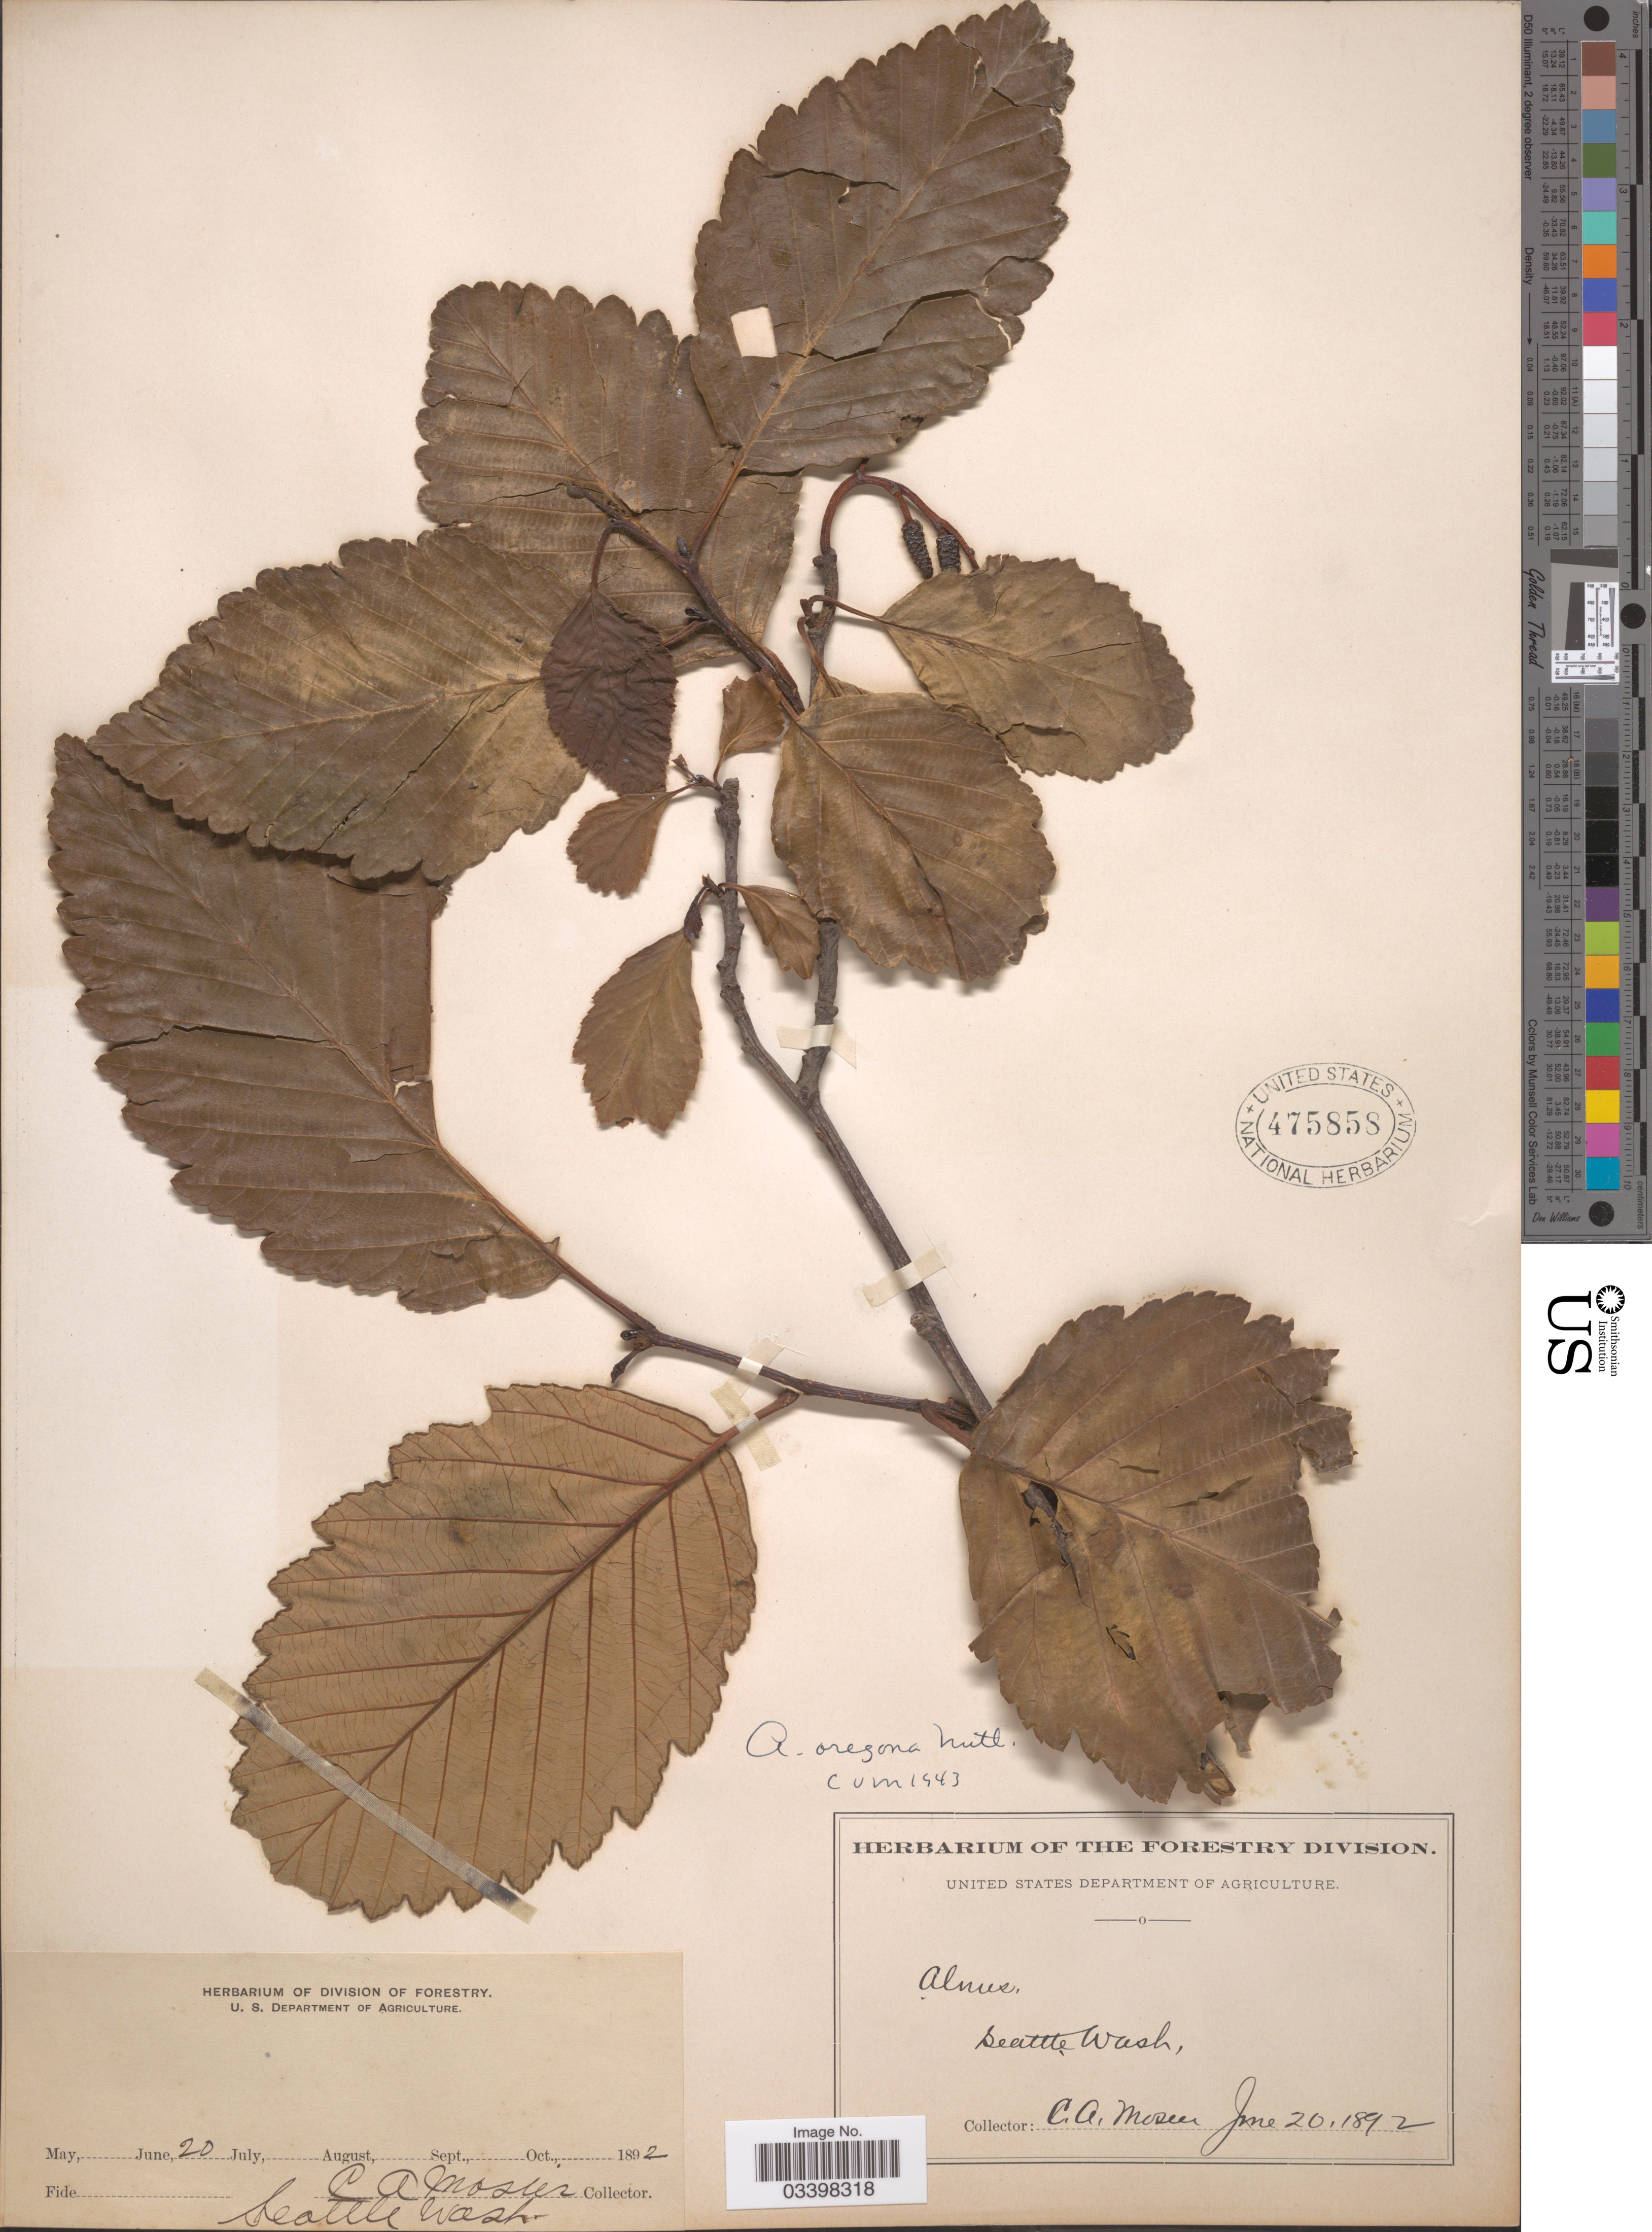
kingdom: Plantae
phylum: Tracheophyta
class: Magnoliopsida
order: Fagales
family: Betulaceae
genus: Alnus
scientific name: Alnus rubra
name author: Bong.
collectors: C. A. Mosier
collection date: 1892-06-20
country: United States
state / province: Washington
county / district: King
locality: Seattle.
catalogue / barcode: US 475858